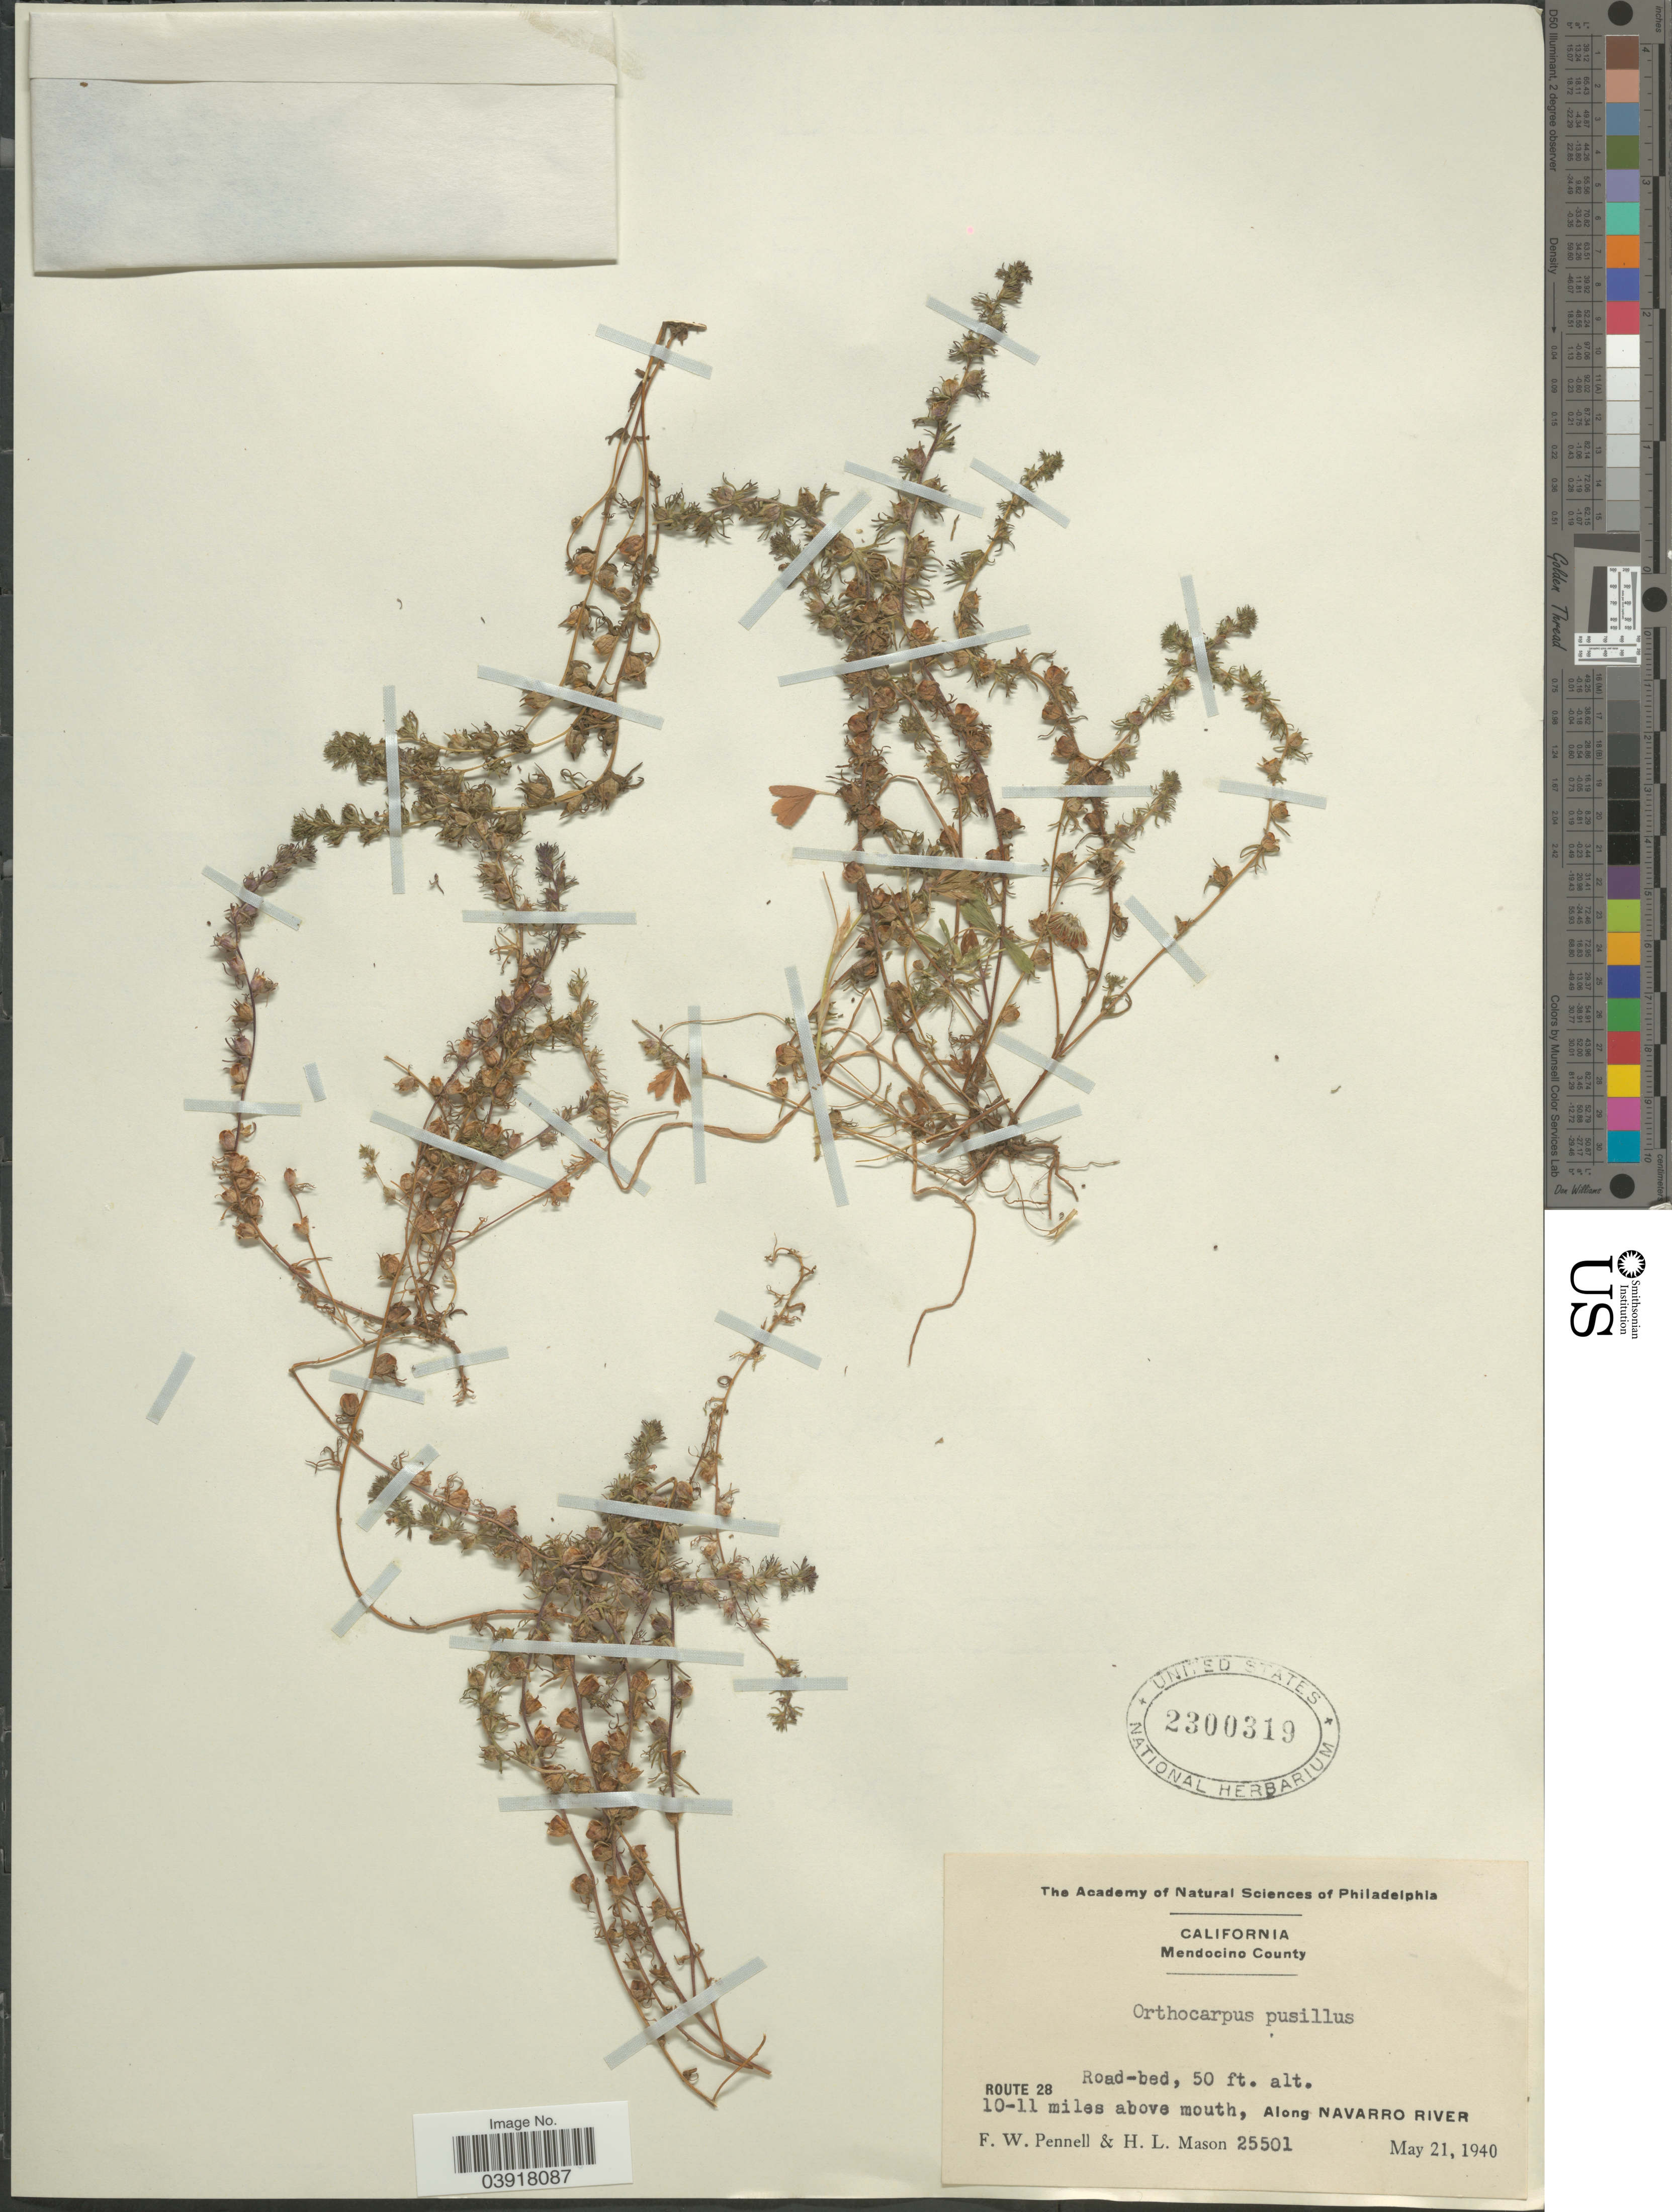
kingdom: Plantae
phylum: Tracheophyta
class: Magnoliopsida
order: Lamiales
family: Orobanchaceae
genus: Orthocarpus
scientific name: Orthocarpus pusillus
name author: Benth.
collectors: F. W. Pennell & H. L. Mason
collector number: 25501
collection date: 1940-05-21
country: United States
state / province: California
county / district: Mendocino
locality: Mendocino County. Route 28. 10-11 miles above mouth, Along Navarro River.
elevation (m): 15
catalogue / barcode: US 2300319